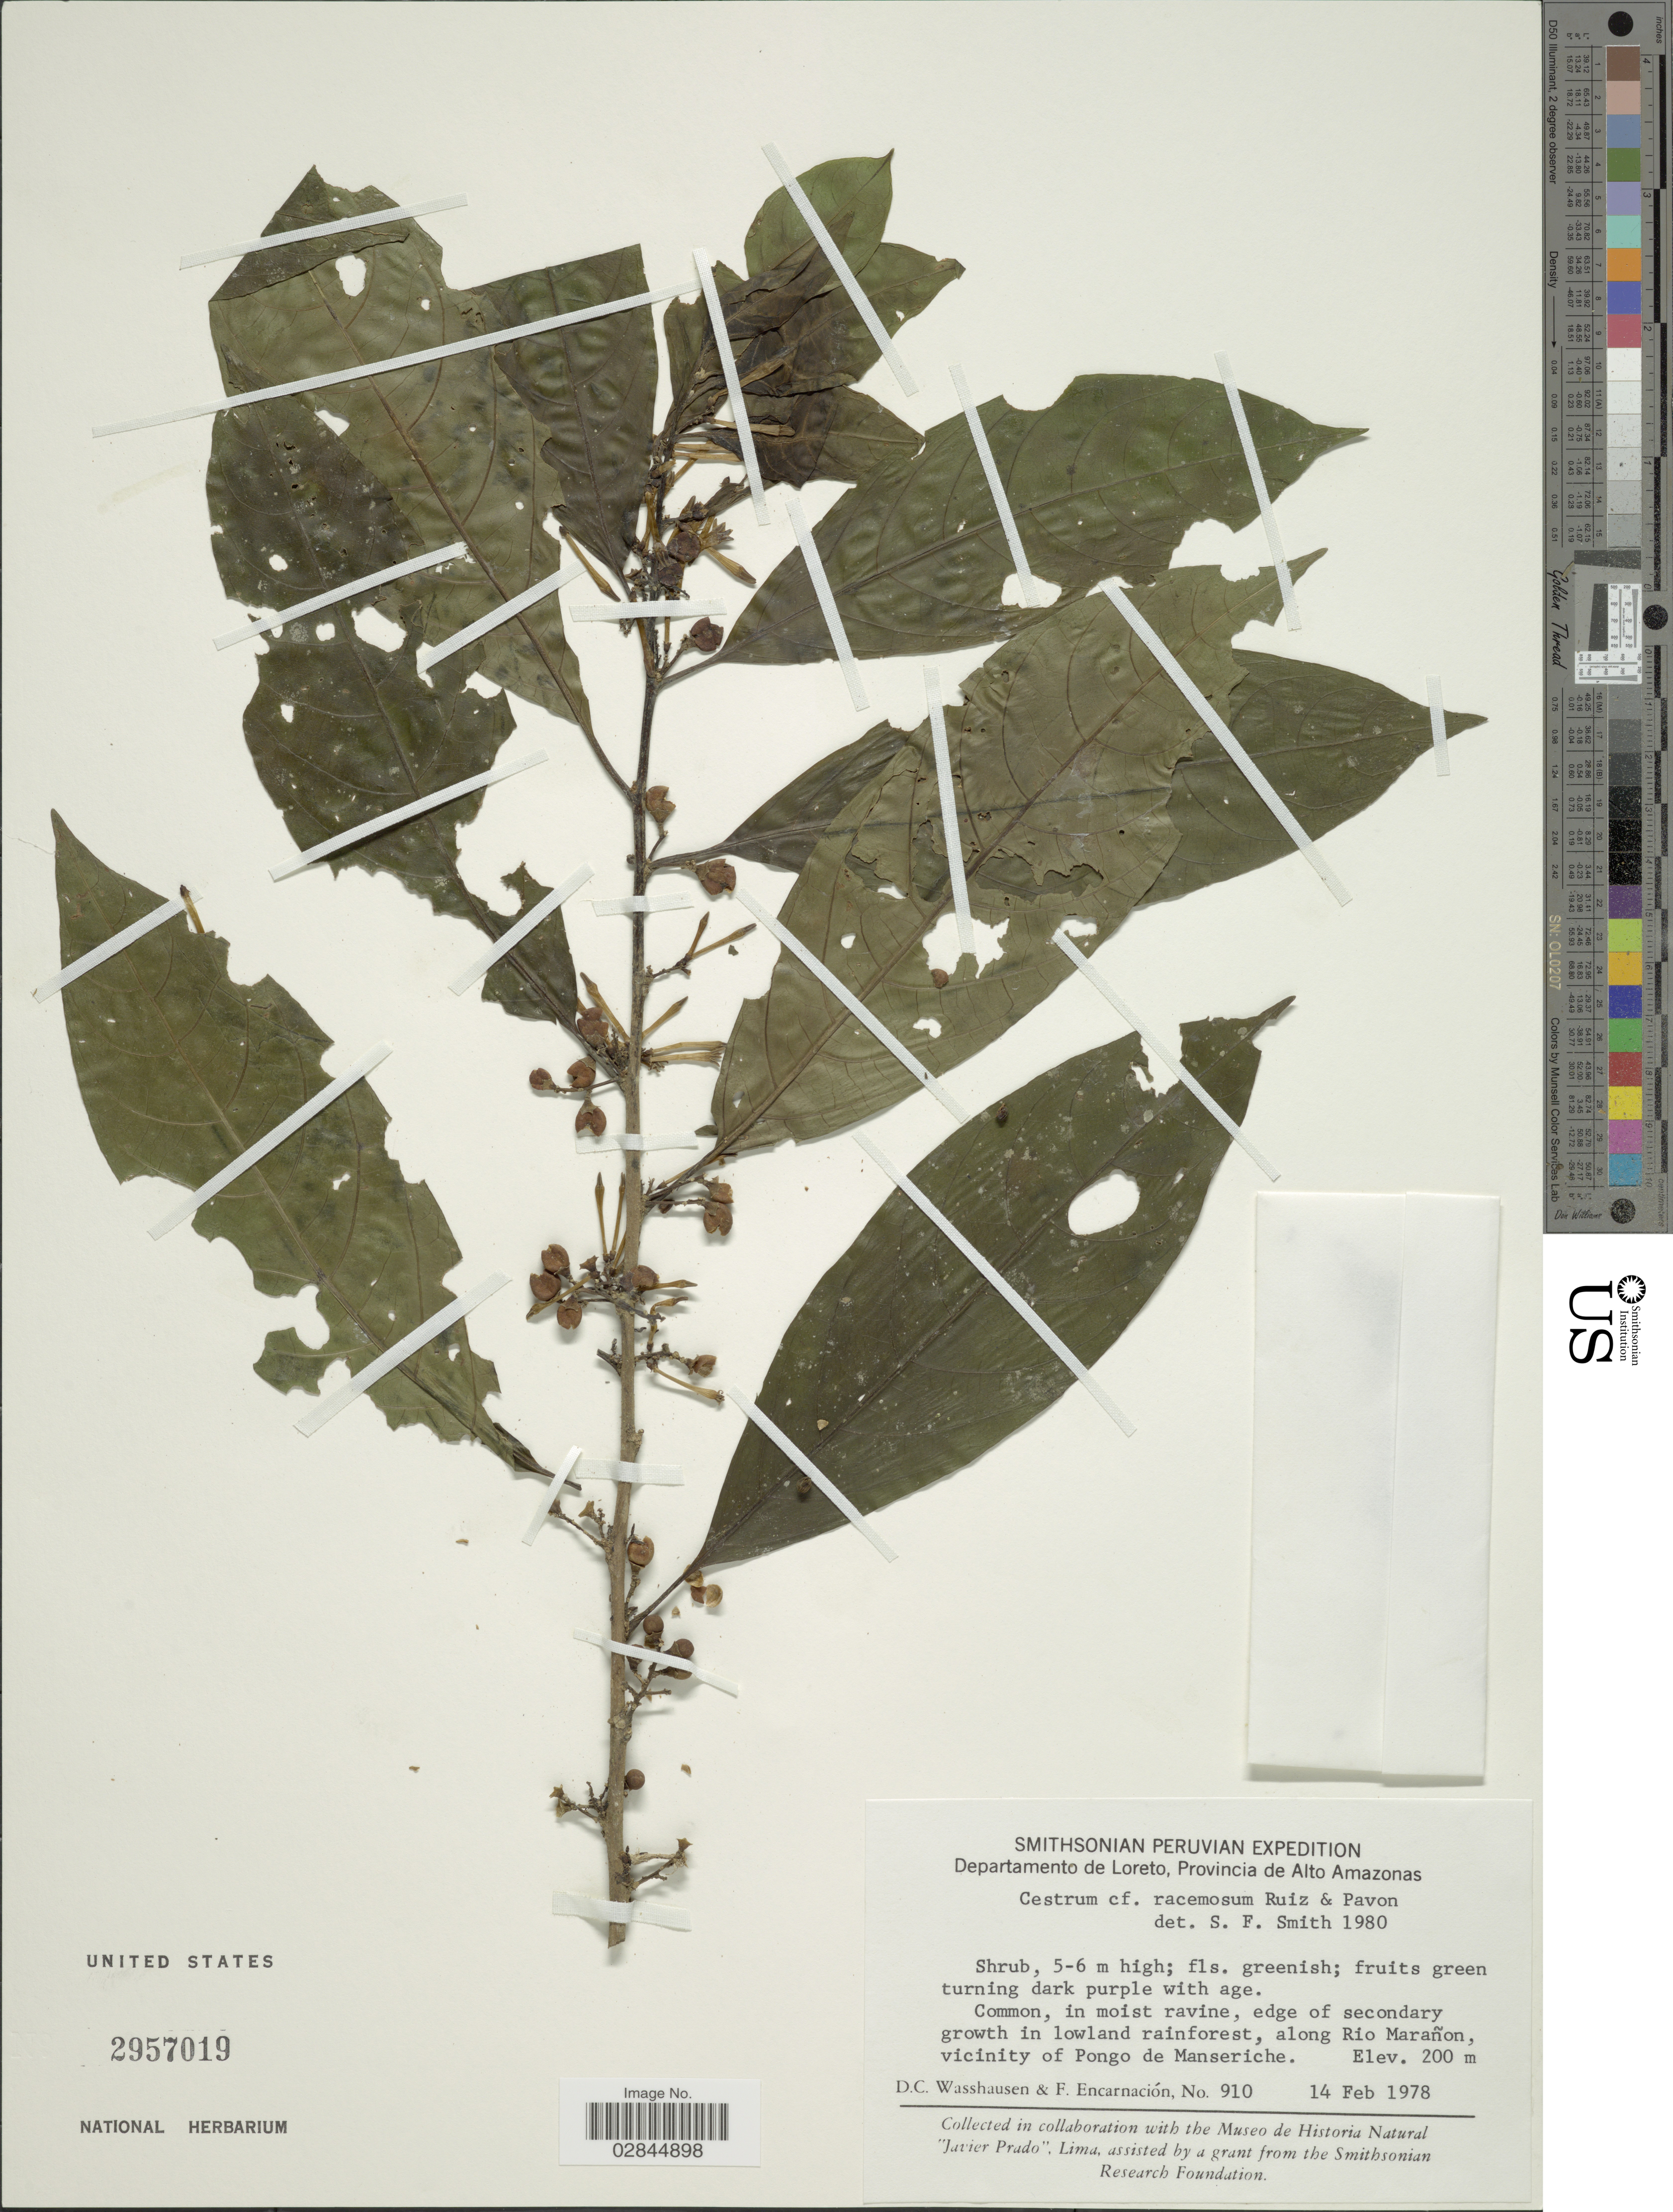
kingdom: Plantae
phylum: Tracheophyta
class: Magnoliopsida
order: Solanales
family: Solanaceae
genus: Cestrum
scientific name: Cestrum racemosum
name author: Ruiz & Pav.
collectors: D. C. Wasshausen & F. Encarnación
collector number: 910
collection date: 1978-02-14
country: Peru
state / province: Loreto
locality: Provincia de Alto Amazonas. Along Rio Marañon, vicinity of Pongo de Manseriche.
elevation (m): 200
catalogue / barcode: US 2957019